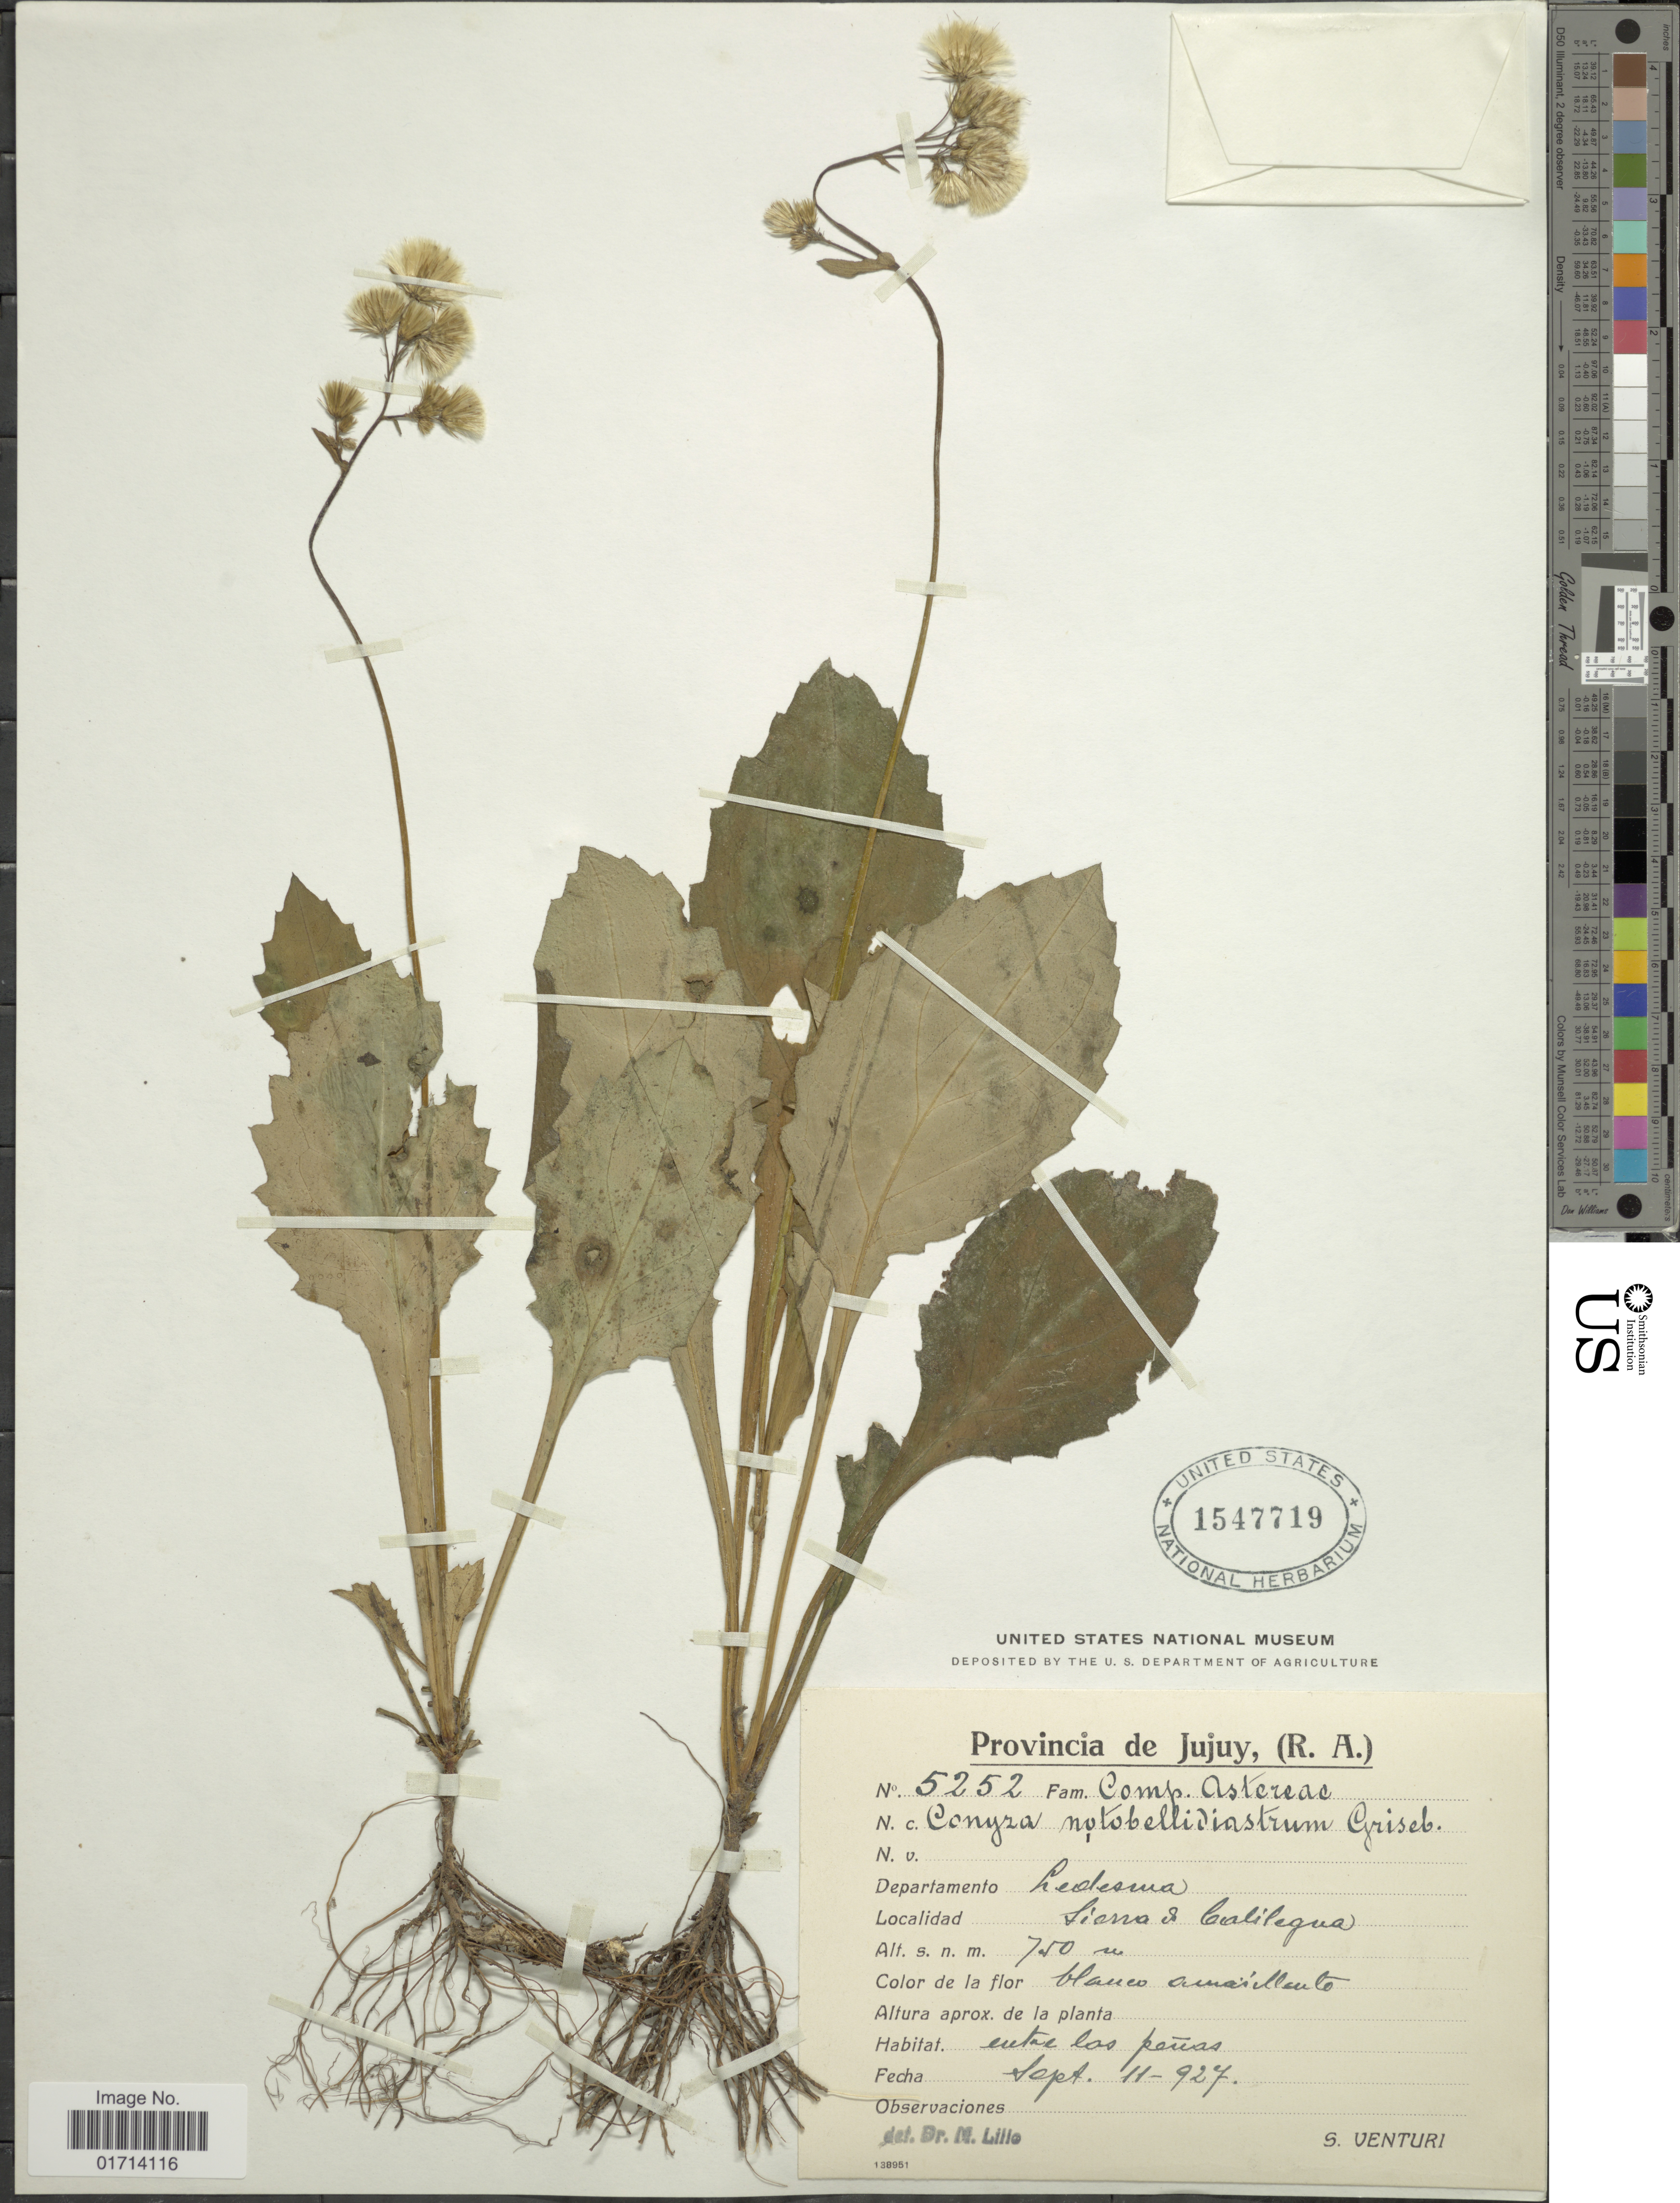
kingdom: Plantae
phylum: Tracheophyta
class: Magnoliopsida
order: Asterales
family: Asteraceae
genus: Podocoma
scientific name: Podocoma notobellidiastrum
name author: (Griseb.) G.L. Nesom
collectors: S. Venturi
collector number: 5252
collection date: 1927-09-11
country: Argentina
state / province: Jujuy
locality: Departamento Ledesma, Sierra & Galilequa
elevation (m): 750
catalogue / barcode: US 1547719